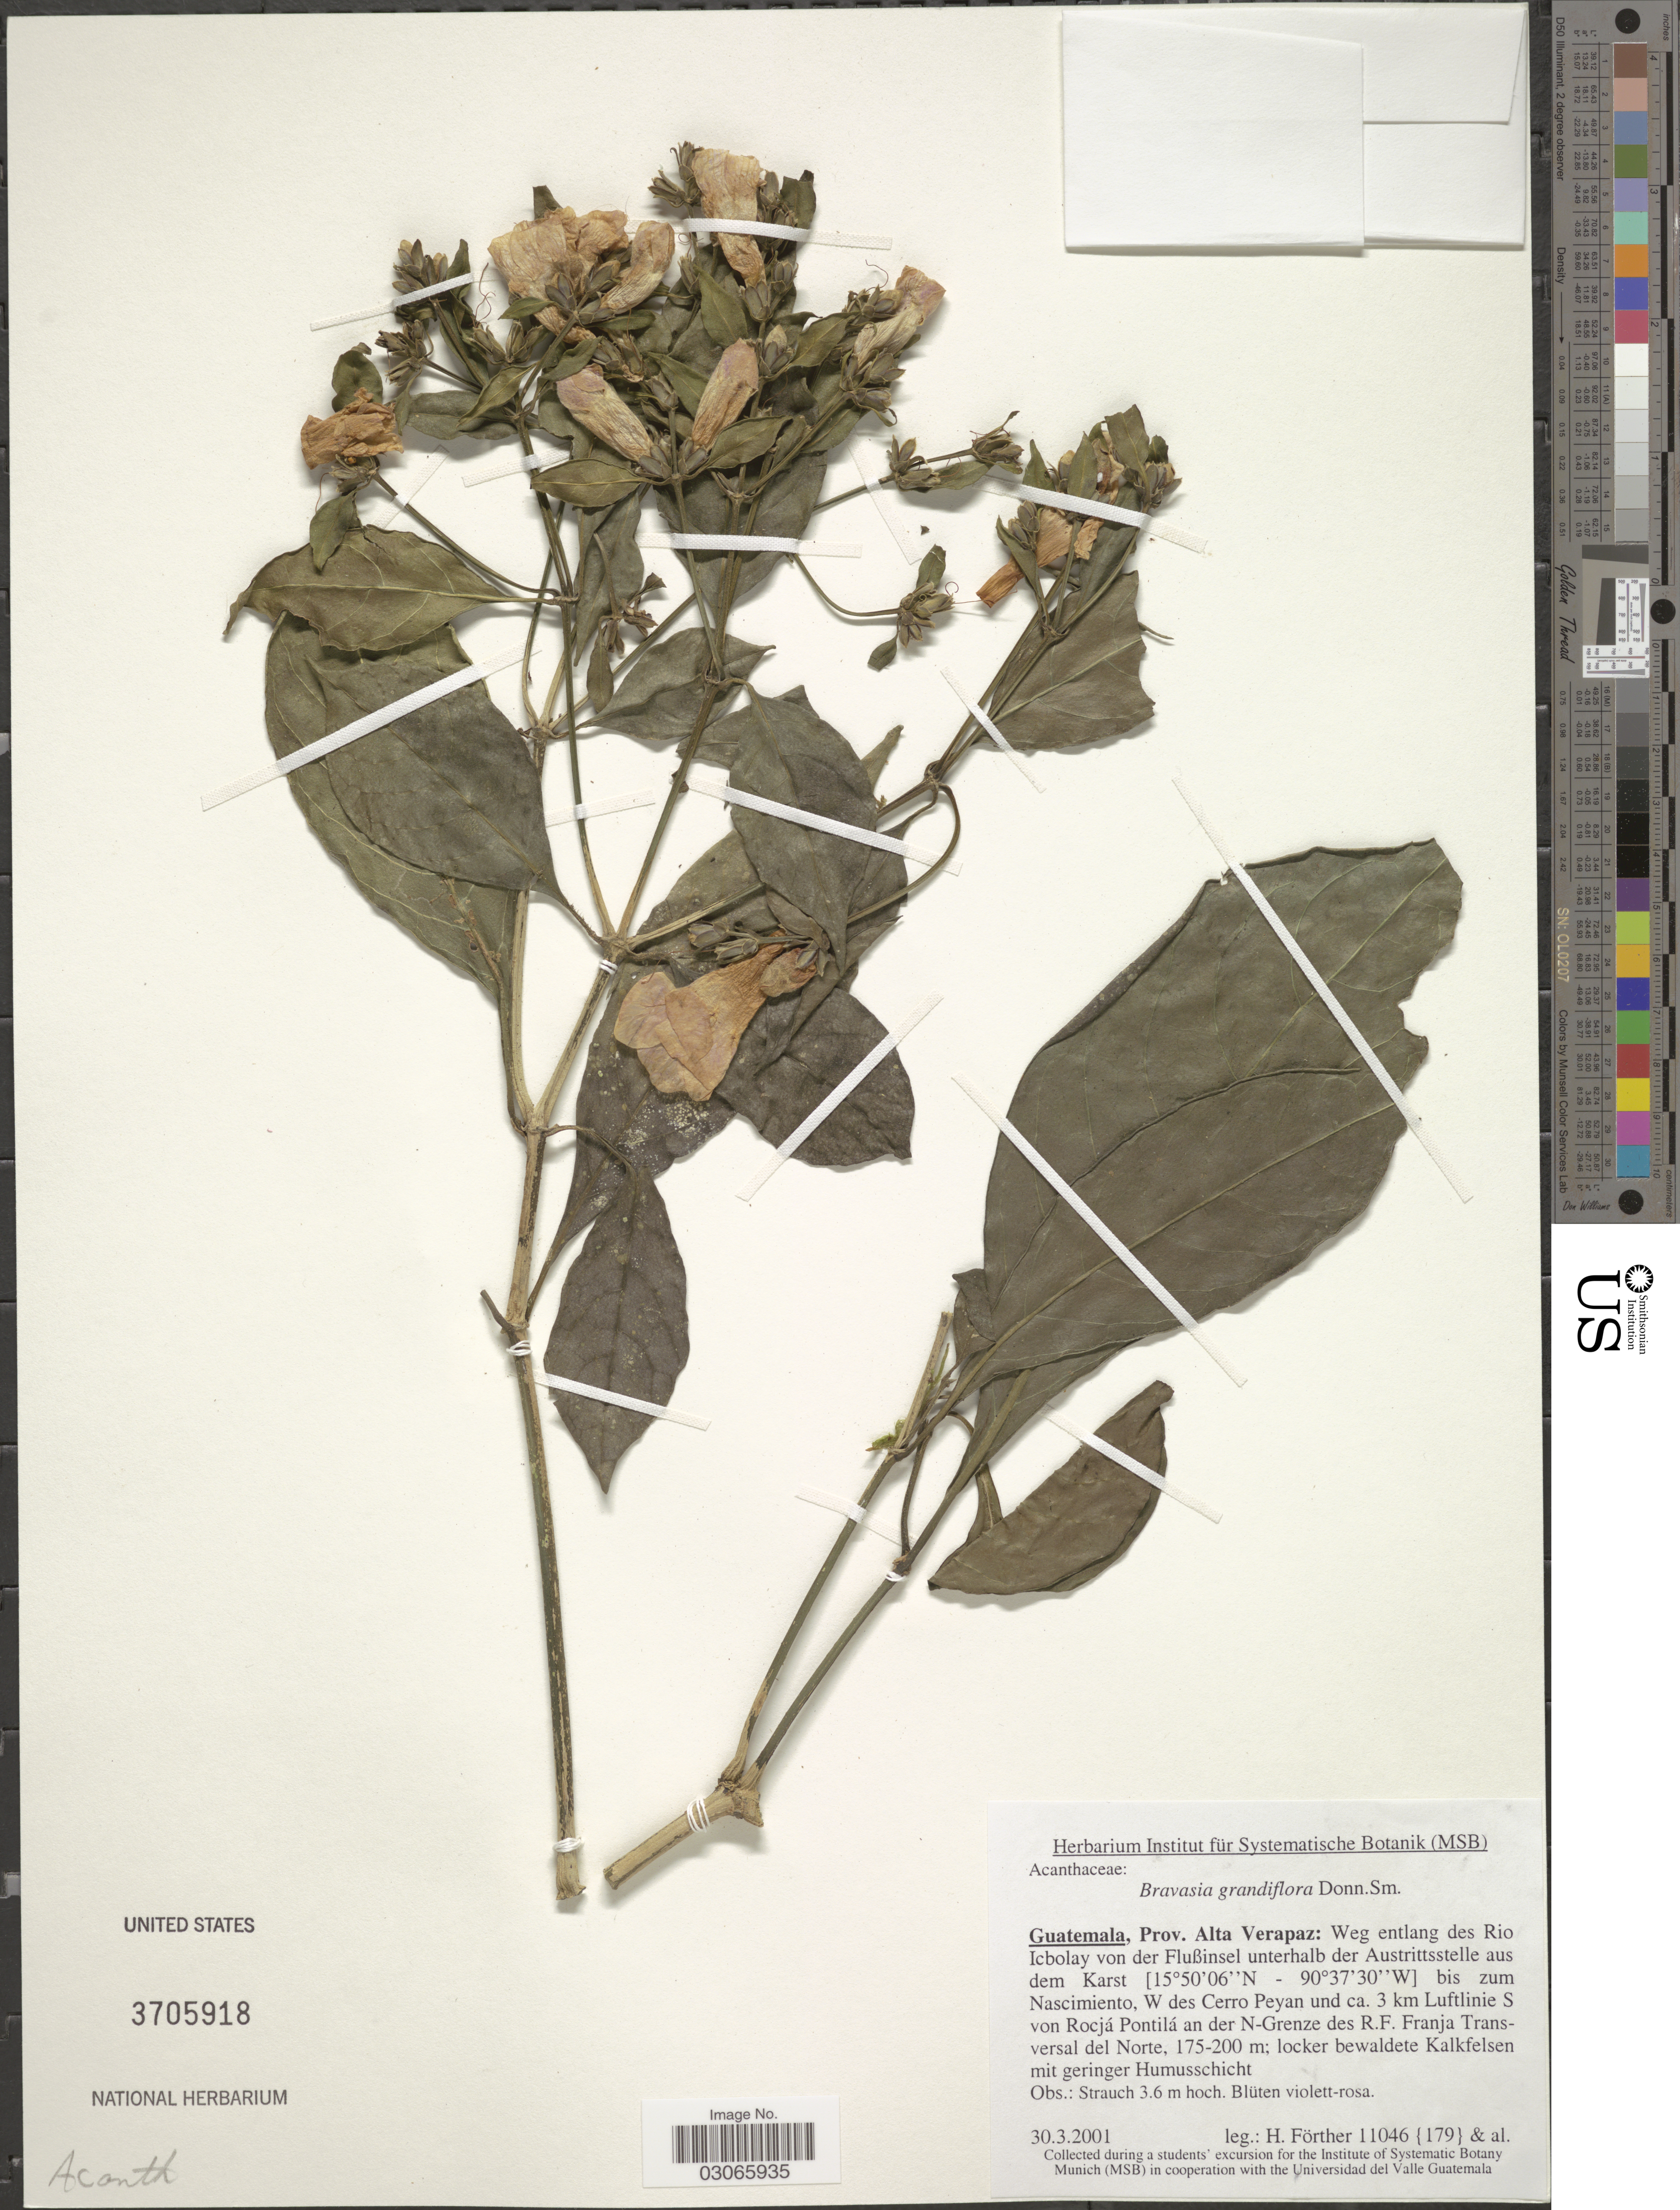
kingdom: Plantae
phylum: Tracheophyta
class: Magnoliopsida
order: Lamiales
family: Acanthaceae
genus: Bravaisia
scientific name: Bravaisia grandiflora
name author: Donn. Sm.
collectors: H. Förther & et al.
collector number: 11046 {179}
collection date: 2001-03-30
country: Guatemala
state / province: Alta Verapaz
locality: Weg entlang des Rio Icbolay von der Flußinsel unterhalb der Austrittsstelle aus dem Karst bis zum Nascimiento, W des Cerro Peyan und ca. 3 km Luftlinie S von Rocjá Pontilá an der N-Grenze des R.F. Franja Transversal del Norte.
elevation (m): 175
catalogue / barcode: US 3705918